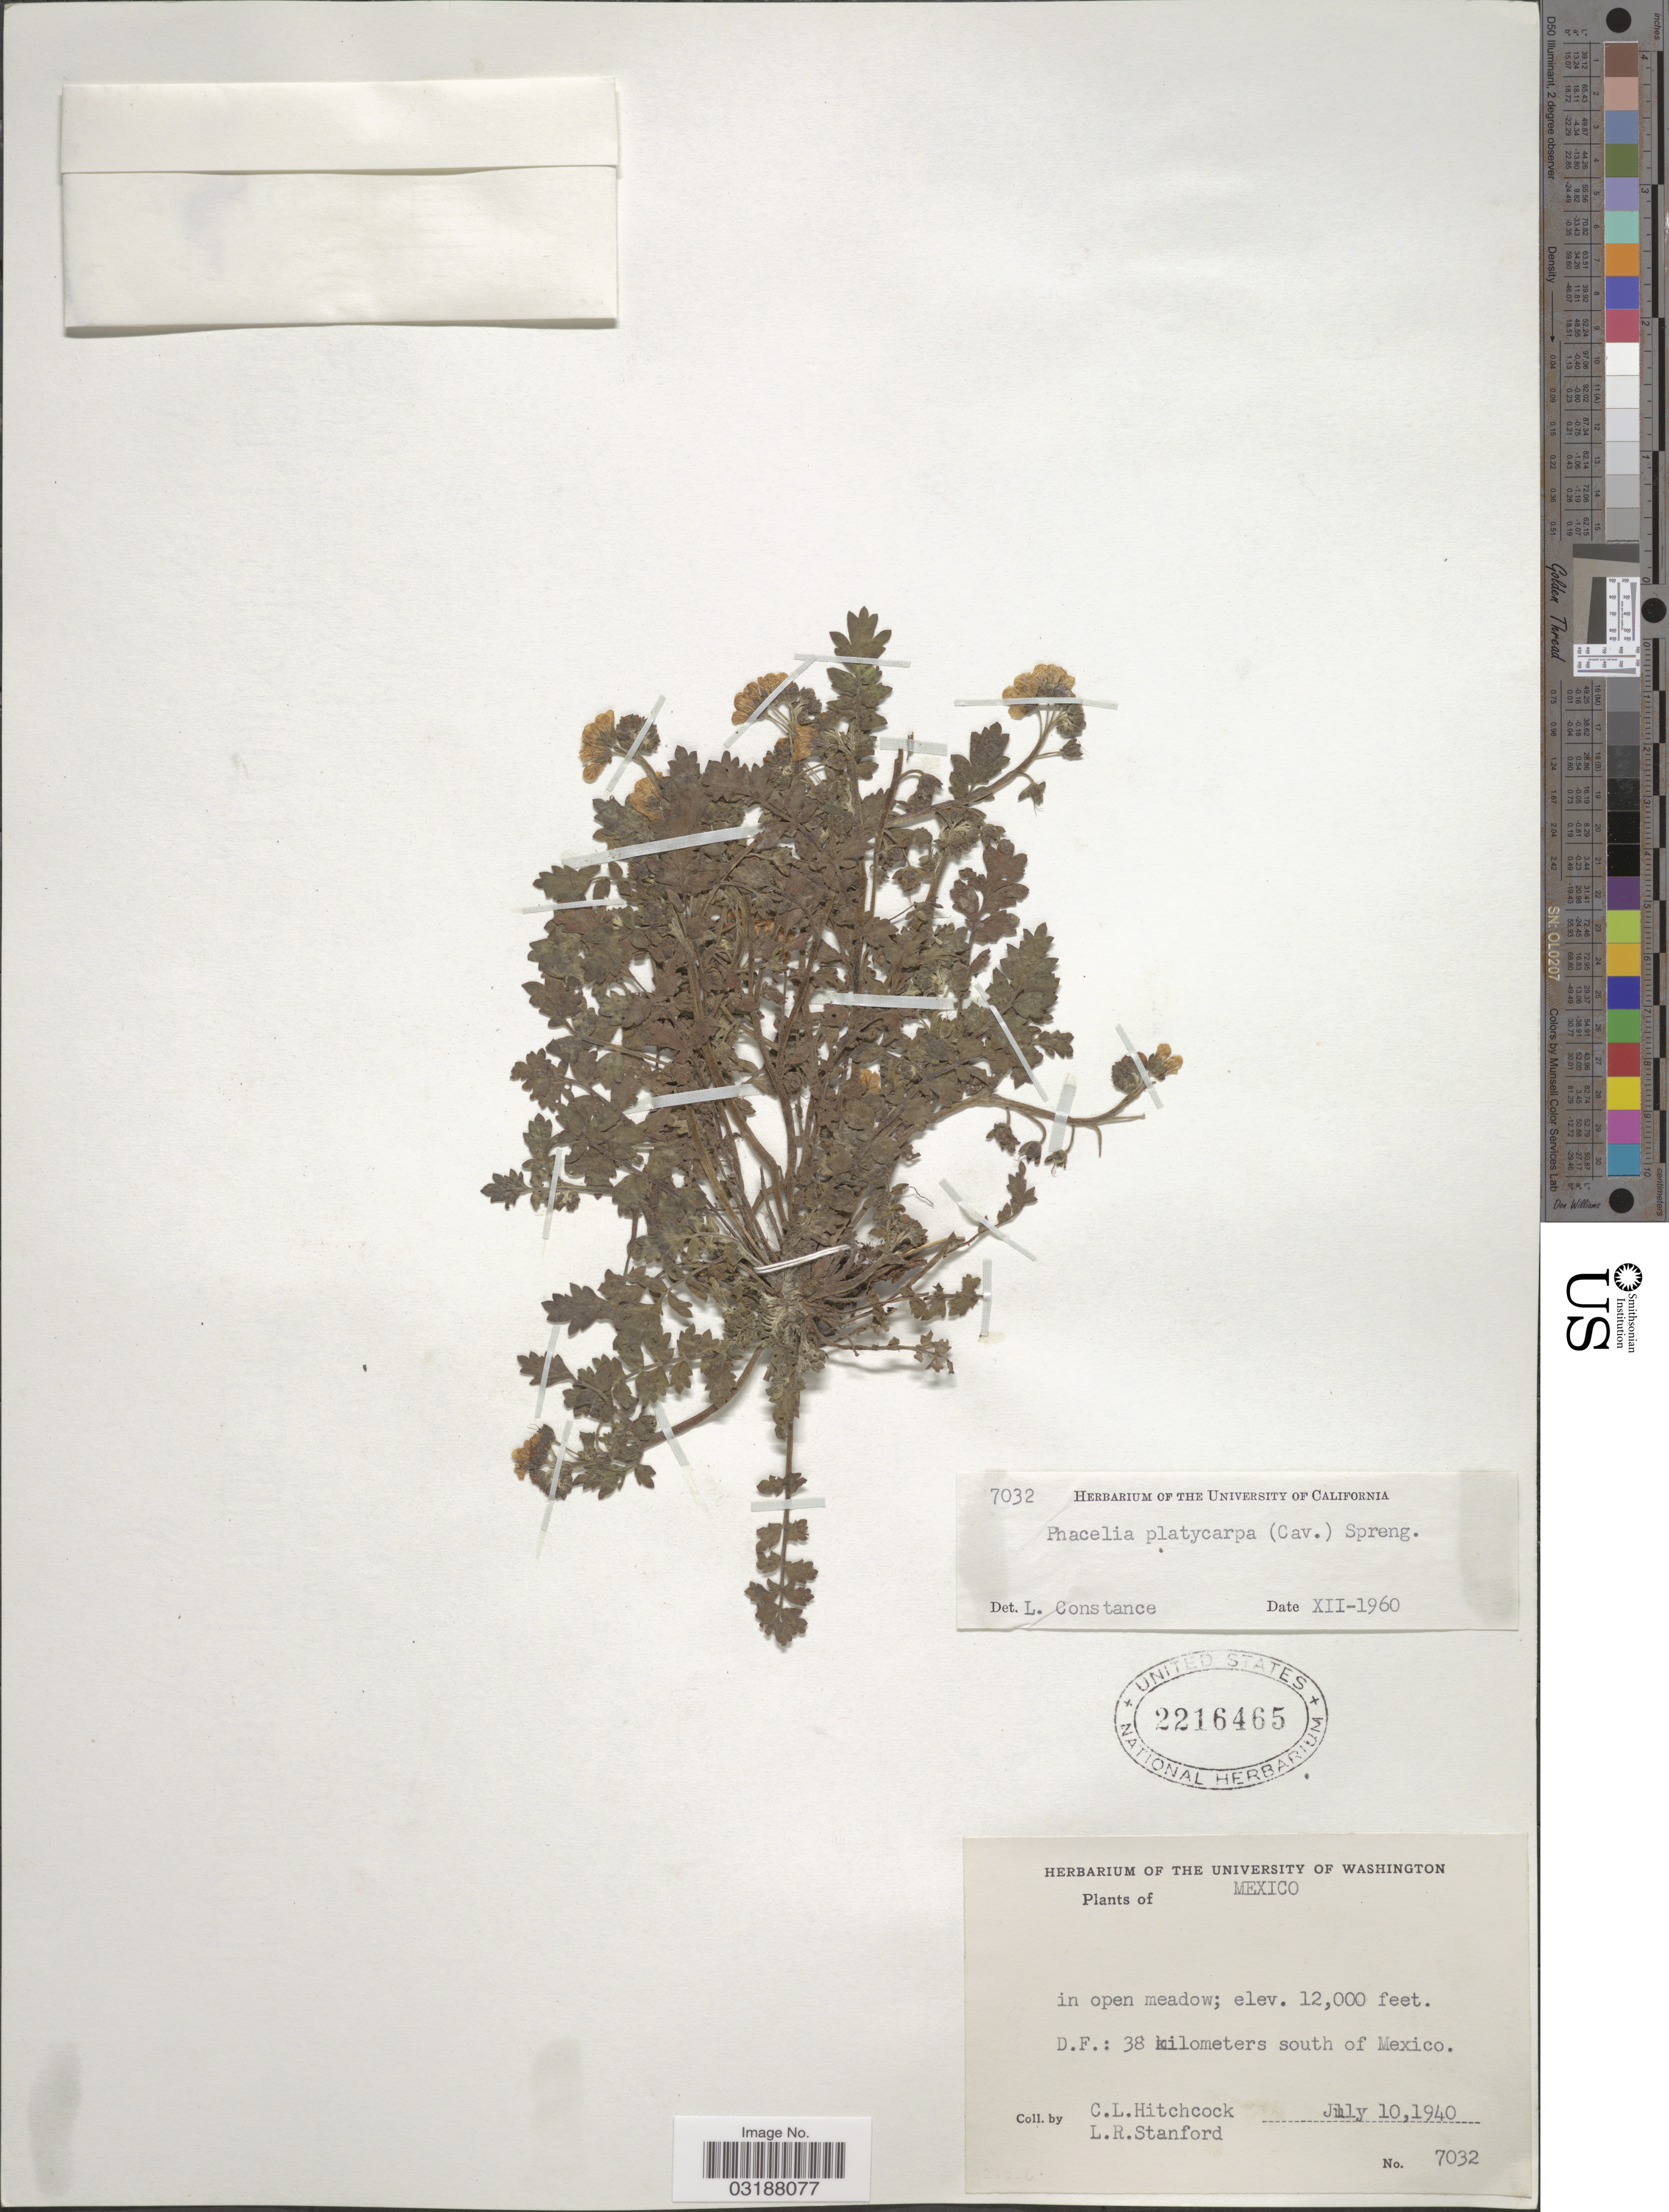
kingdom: Plantae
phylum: Tracheophyta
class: Magnoliopsida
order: Boraginales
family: Hydrophyllaceae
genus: Phacelia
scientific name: Phacelia platycarpa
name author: (Cav.) Spreng.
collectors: C. L. Hitchcock & L. R. Stanford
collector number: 7032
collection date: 1940-07-10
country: Mexico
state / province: Distrito Federal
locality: D.F.: 38 kilometers south of Mexico.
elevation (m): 3658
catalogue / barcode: US 2216465